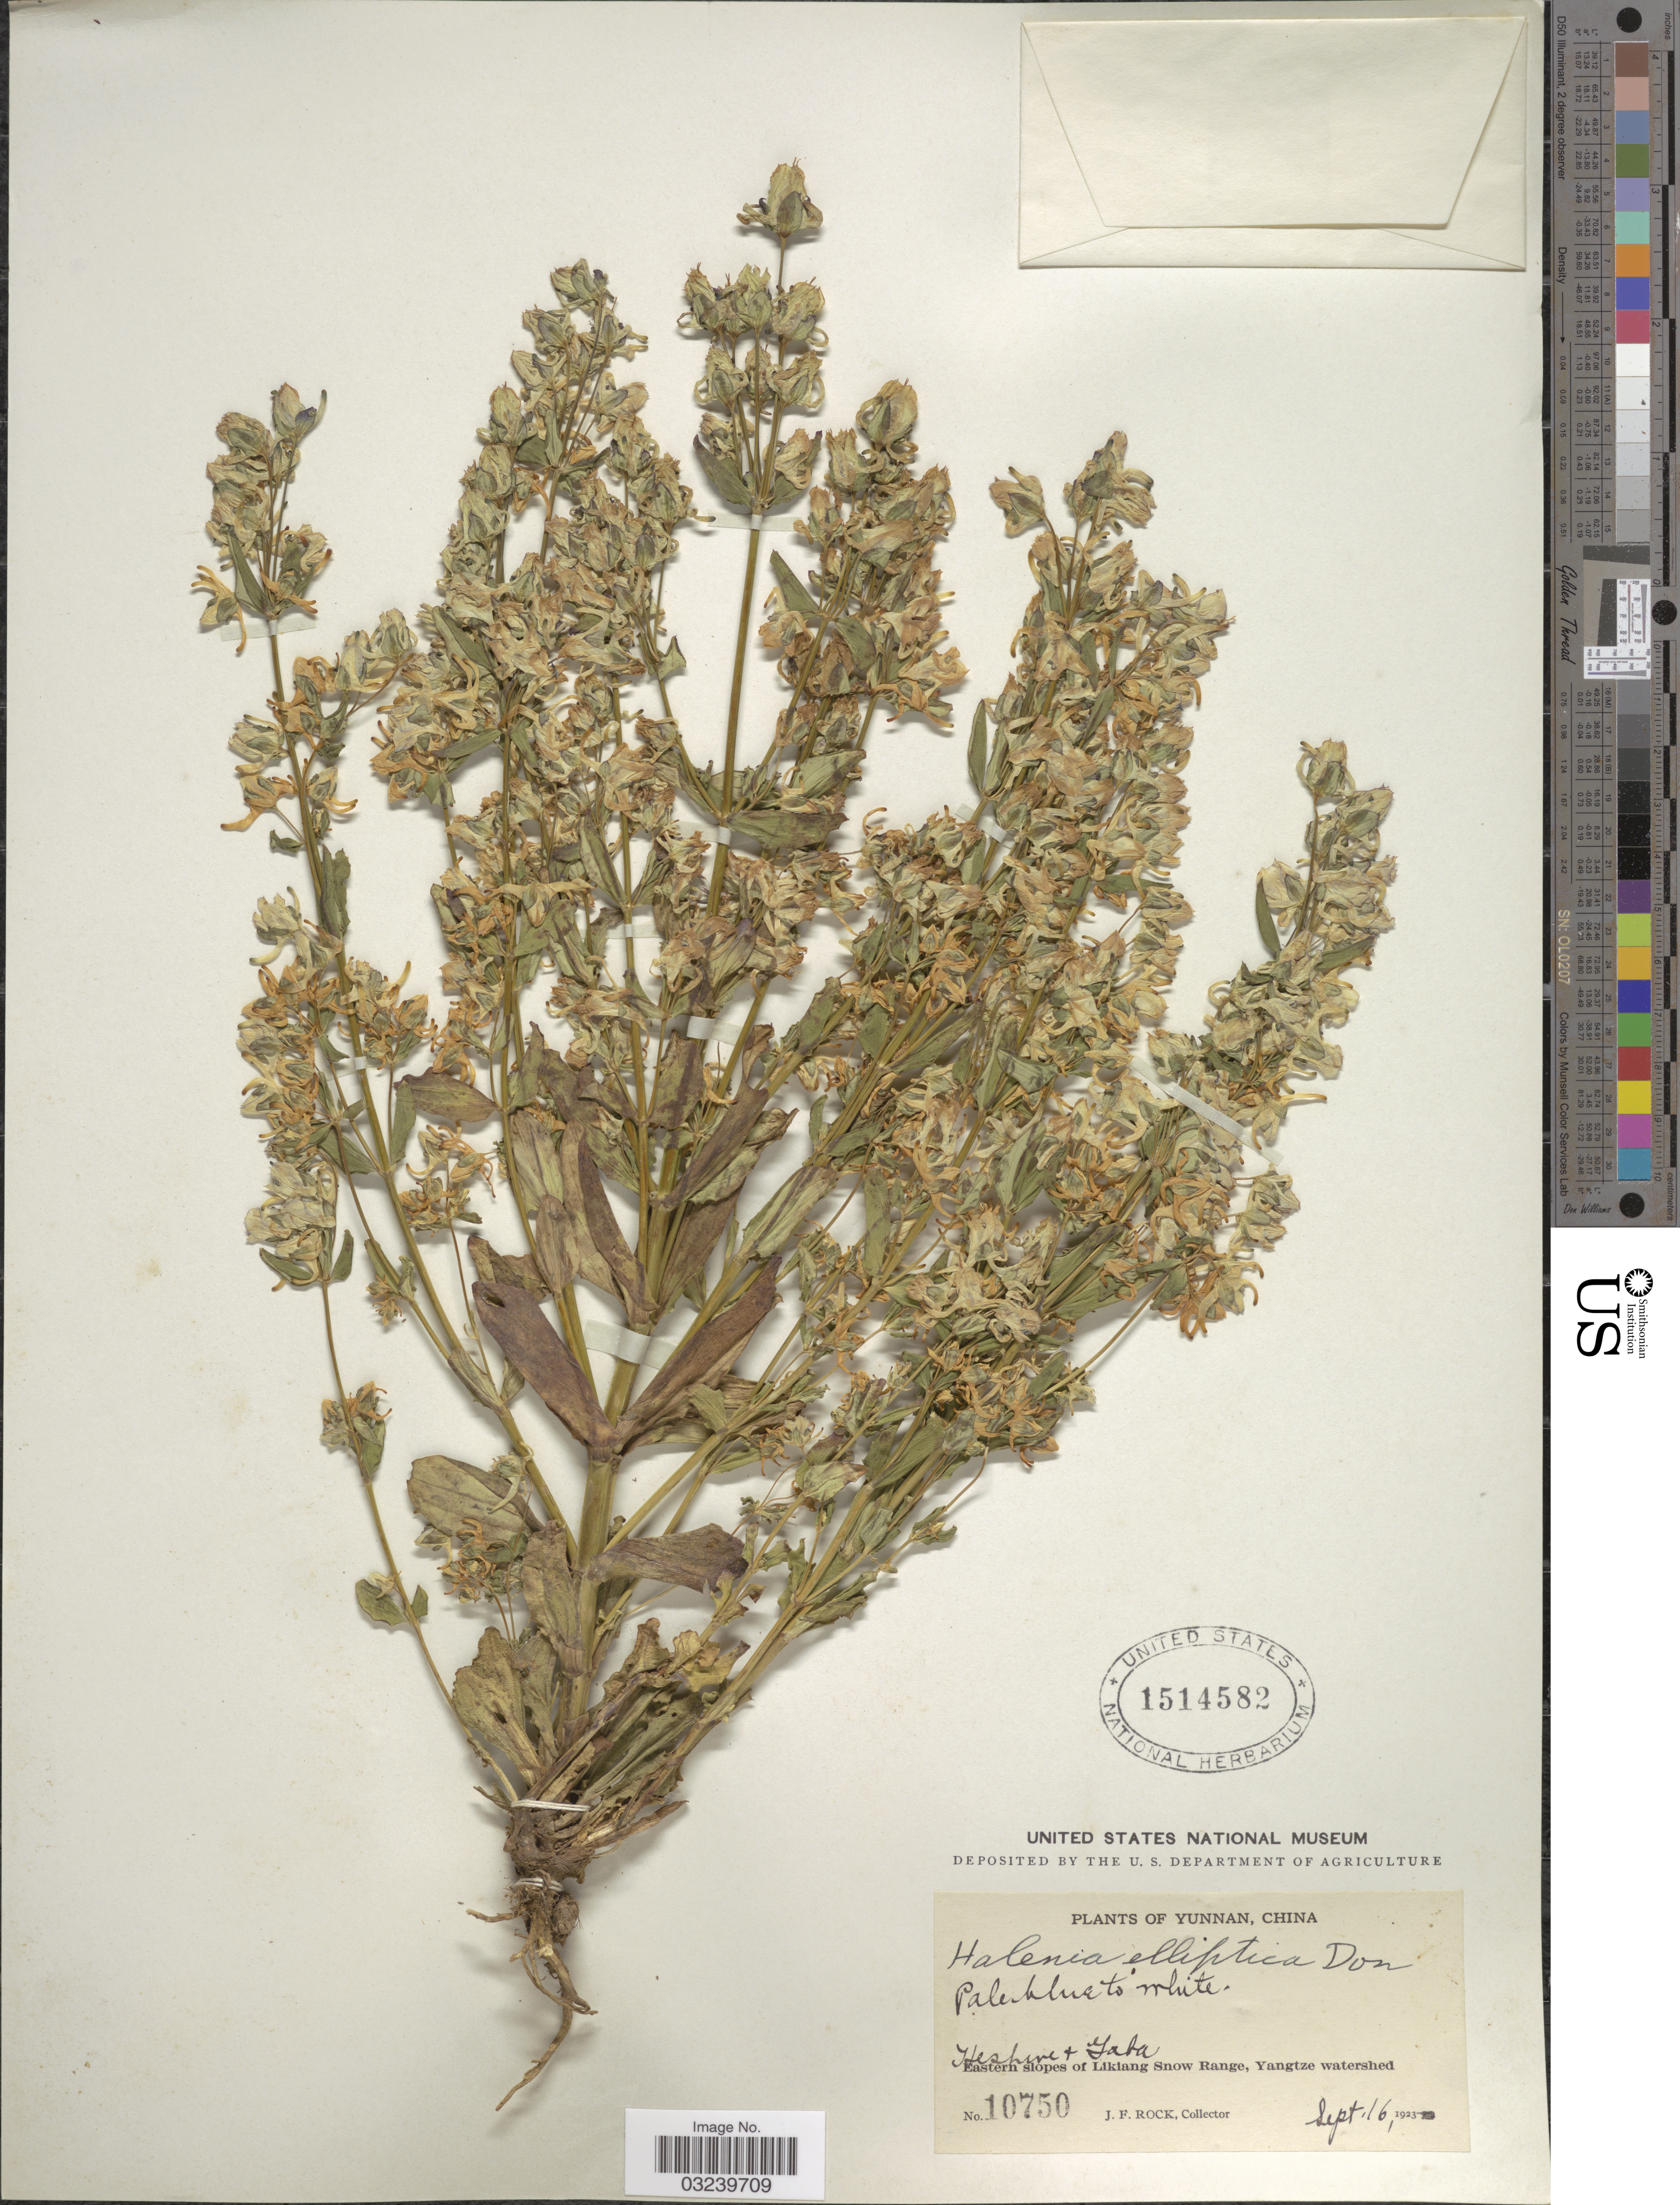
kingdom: Plantae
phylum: Tracheophyta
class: Magnoliopsida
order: Gentianales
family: Gentianaceae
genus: Halenia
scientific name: Halenia elliptica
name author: D. Don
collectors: J. Rock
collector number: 10750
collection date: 1923-09-16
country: China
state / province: Yunnan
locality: Heshwe & Yaba, Eastern slopes of Likiang Snow Range, Yangtze watershed.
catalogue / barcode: US 1514582